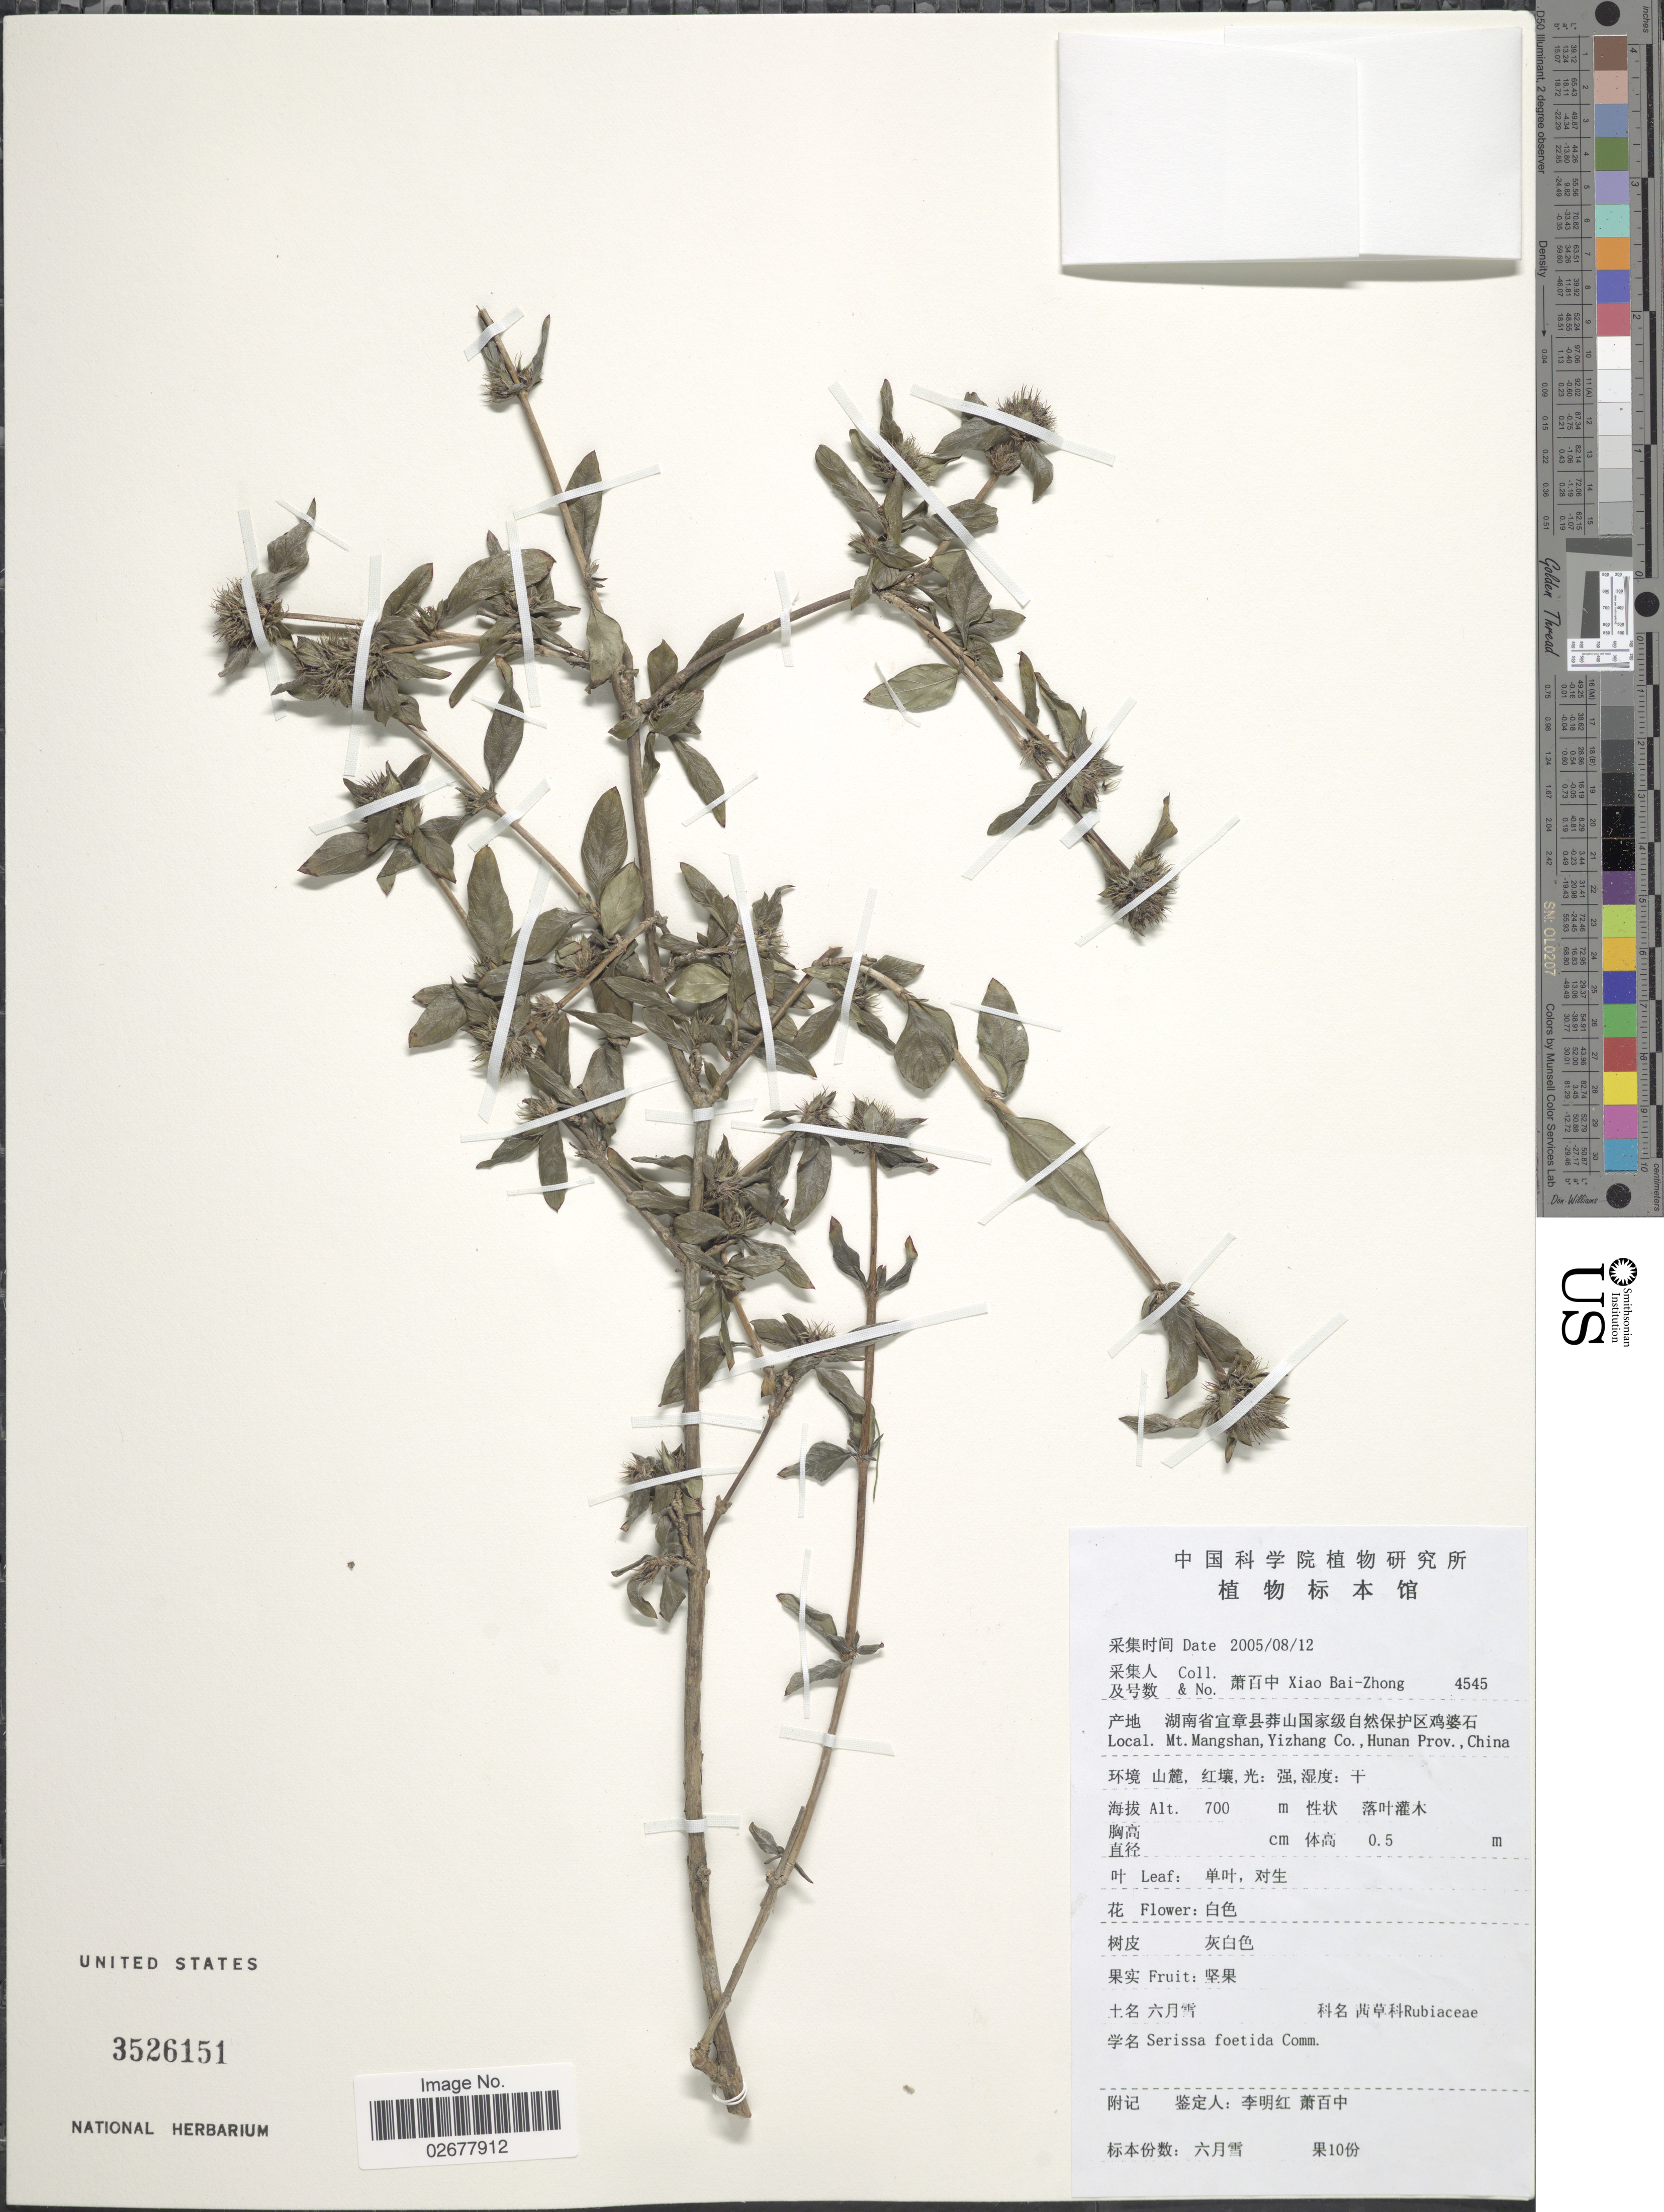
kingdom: Plantae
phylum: Tracheophyta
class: Magnoliopsida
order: Gentianales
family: Rubiaceae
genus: Serissa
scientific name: Serissa japonica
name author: (Thunb.) Thunb.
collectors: B. Z. Xiao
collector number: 4545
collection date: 2005-08-12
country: China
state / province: Hunan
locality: Mt. Mangshan, Yizhang Co.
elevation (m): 700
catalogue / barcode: US 3526151